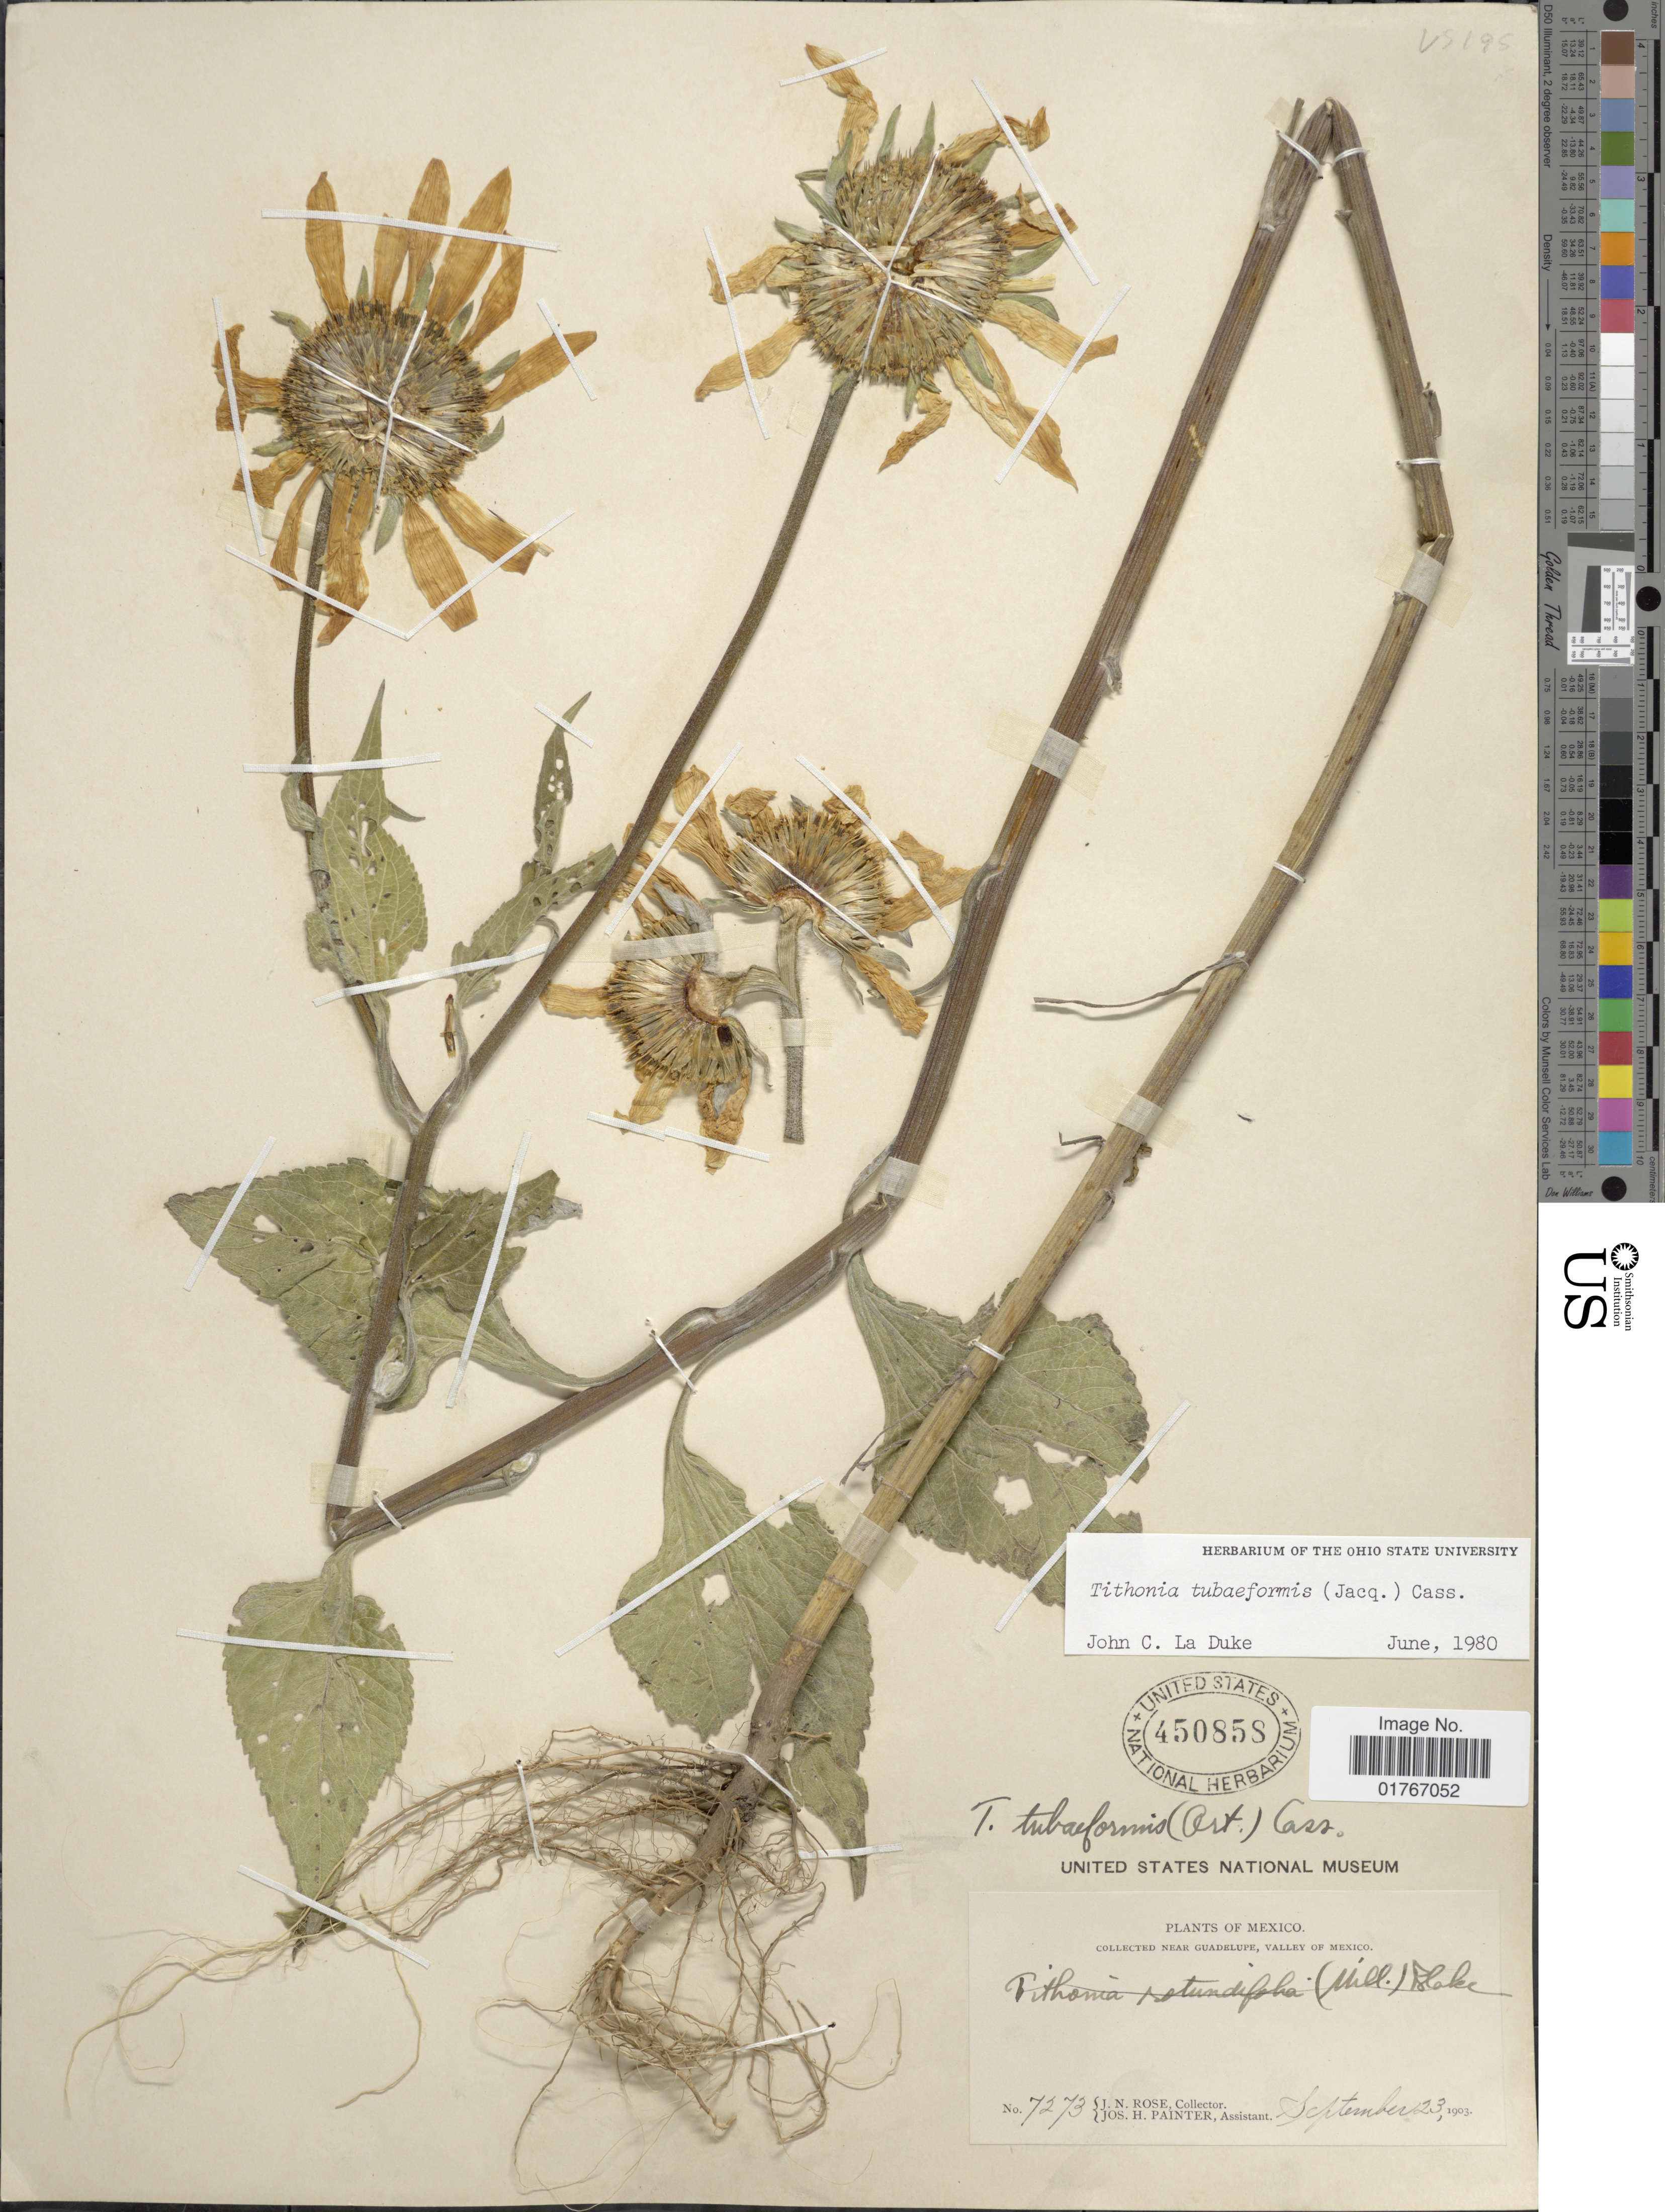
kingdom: Plantae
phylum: Tracheophyta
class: Magnoliopsida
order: Asterales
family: Asteraceae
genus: Tithonia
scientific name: Tithonia tubaeformis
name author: (Jacq.) Cass.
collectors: J. N. Rose & J. H. Painter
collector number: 7273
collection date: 1903-09-23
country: Mexico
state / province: Baja California Sur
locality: Near Guadelupe, Valley of Mexico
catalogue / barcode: US 450858